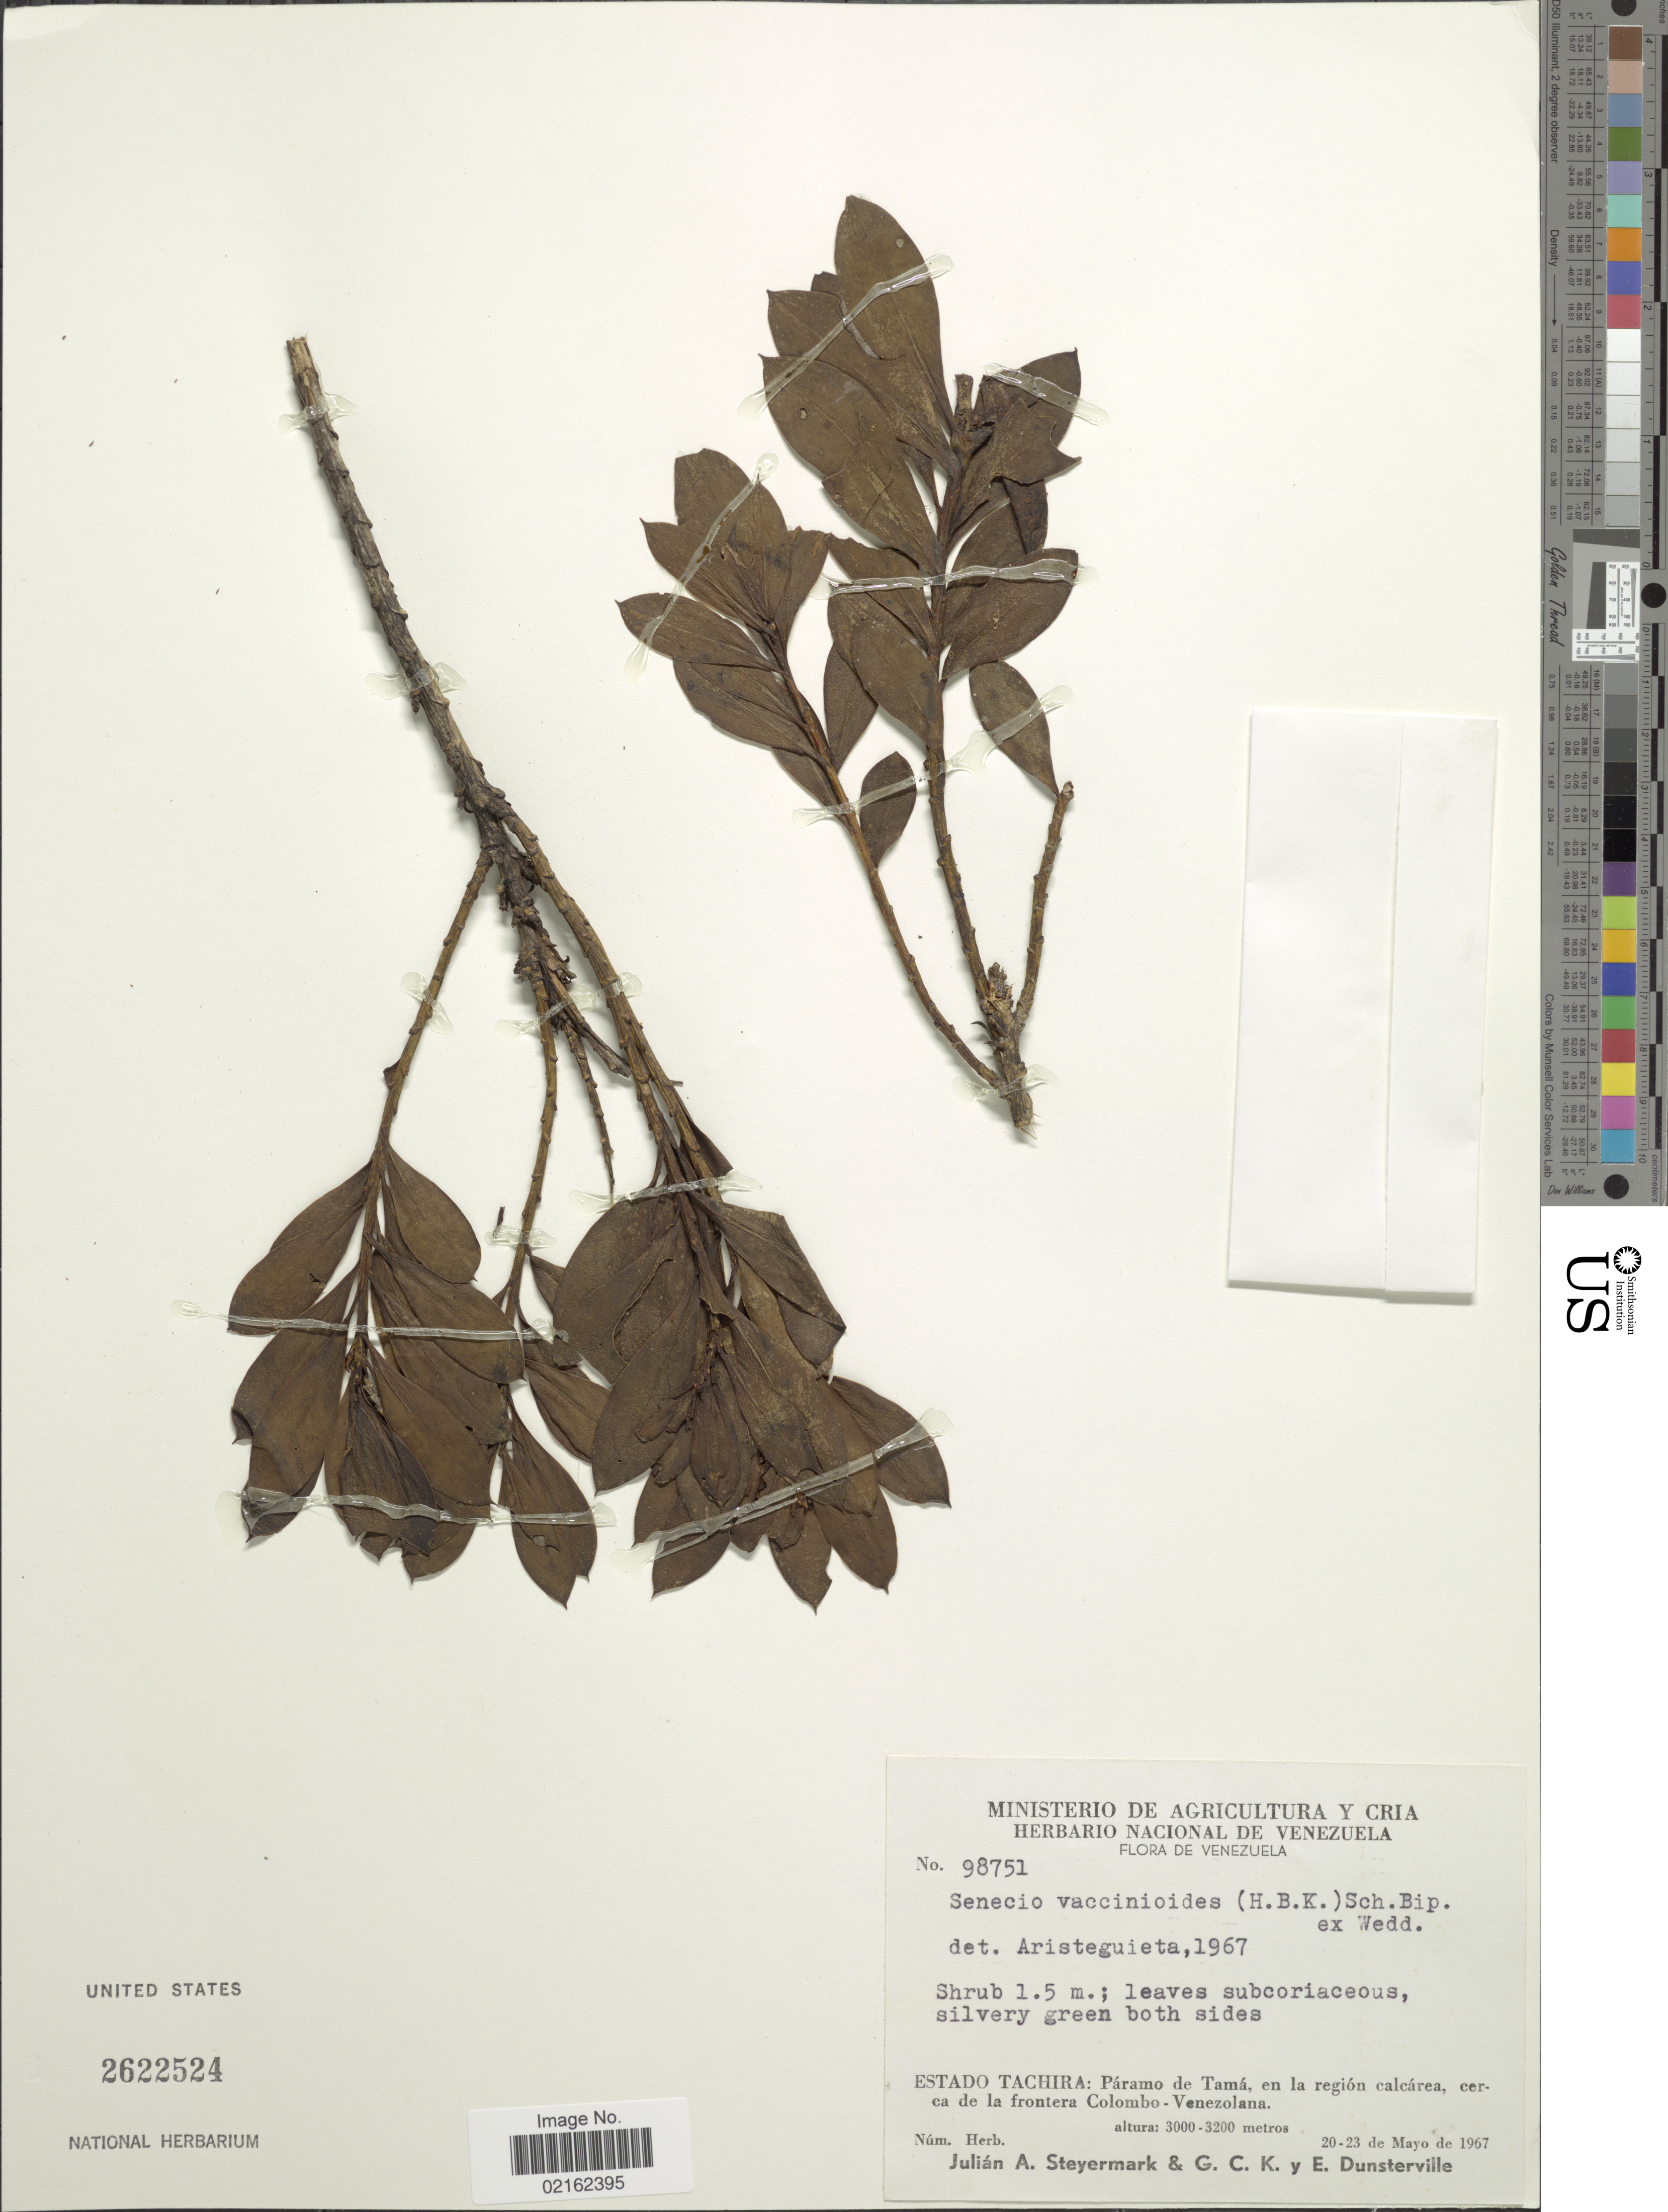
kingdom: Plantae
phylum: Tracheophyta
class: Magnoliopsida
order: Asterales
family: Asteraceae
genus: Pentacalia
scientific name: Pentacalia vaccinioides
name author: (Kunth) Cuatrec.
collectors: J. Steyermark, G. C. K. Dunsterville & E. Dunsterville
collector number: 98751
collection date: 1967-05-20/1967-05-23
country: Venezuela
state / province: Tachira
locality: Paramo de Tama, en la region calcarea, cerca de la frontera Colombo-Venezolana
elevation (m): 3000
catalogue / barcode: US 2622524